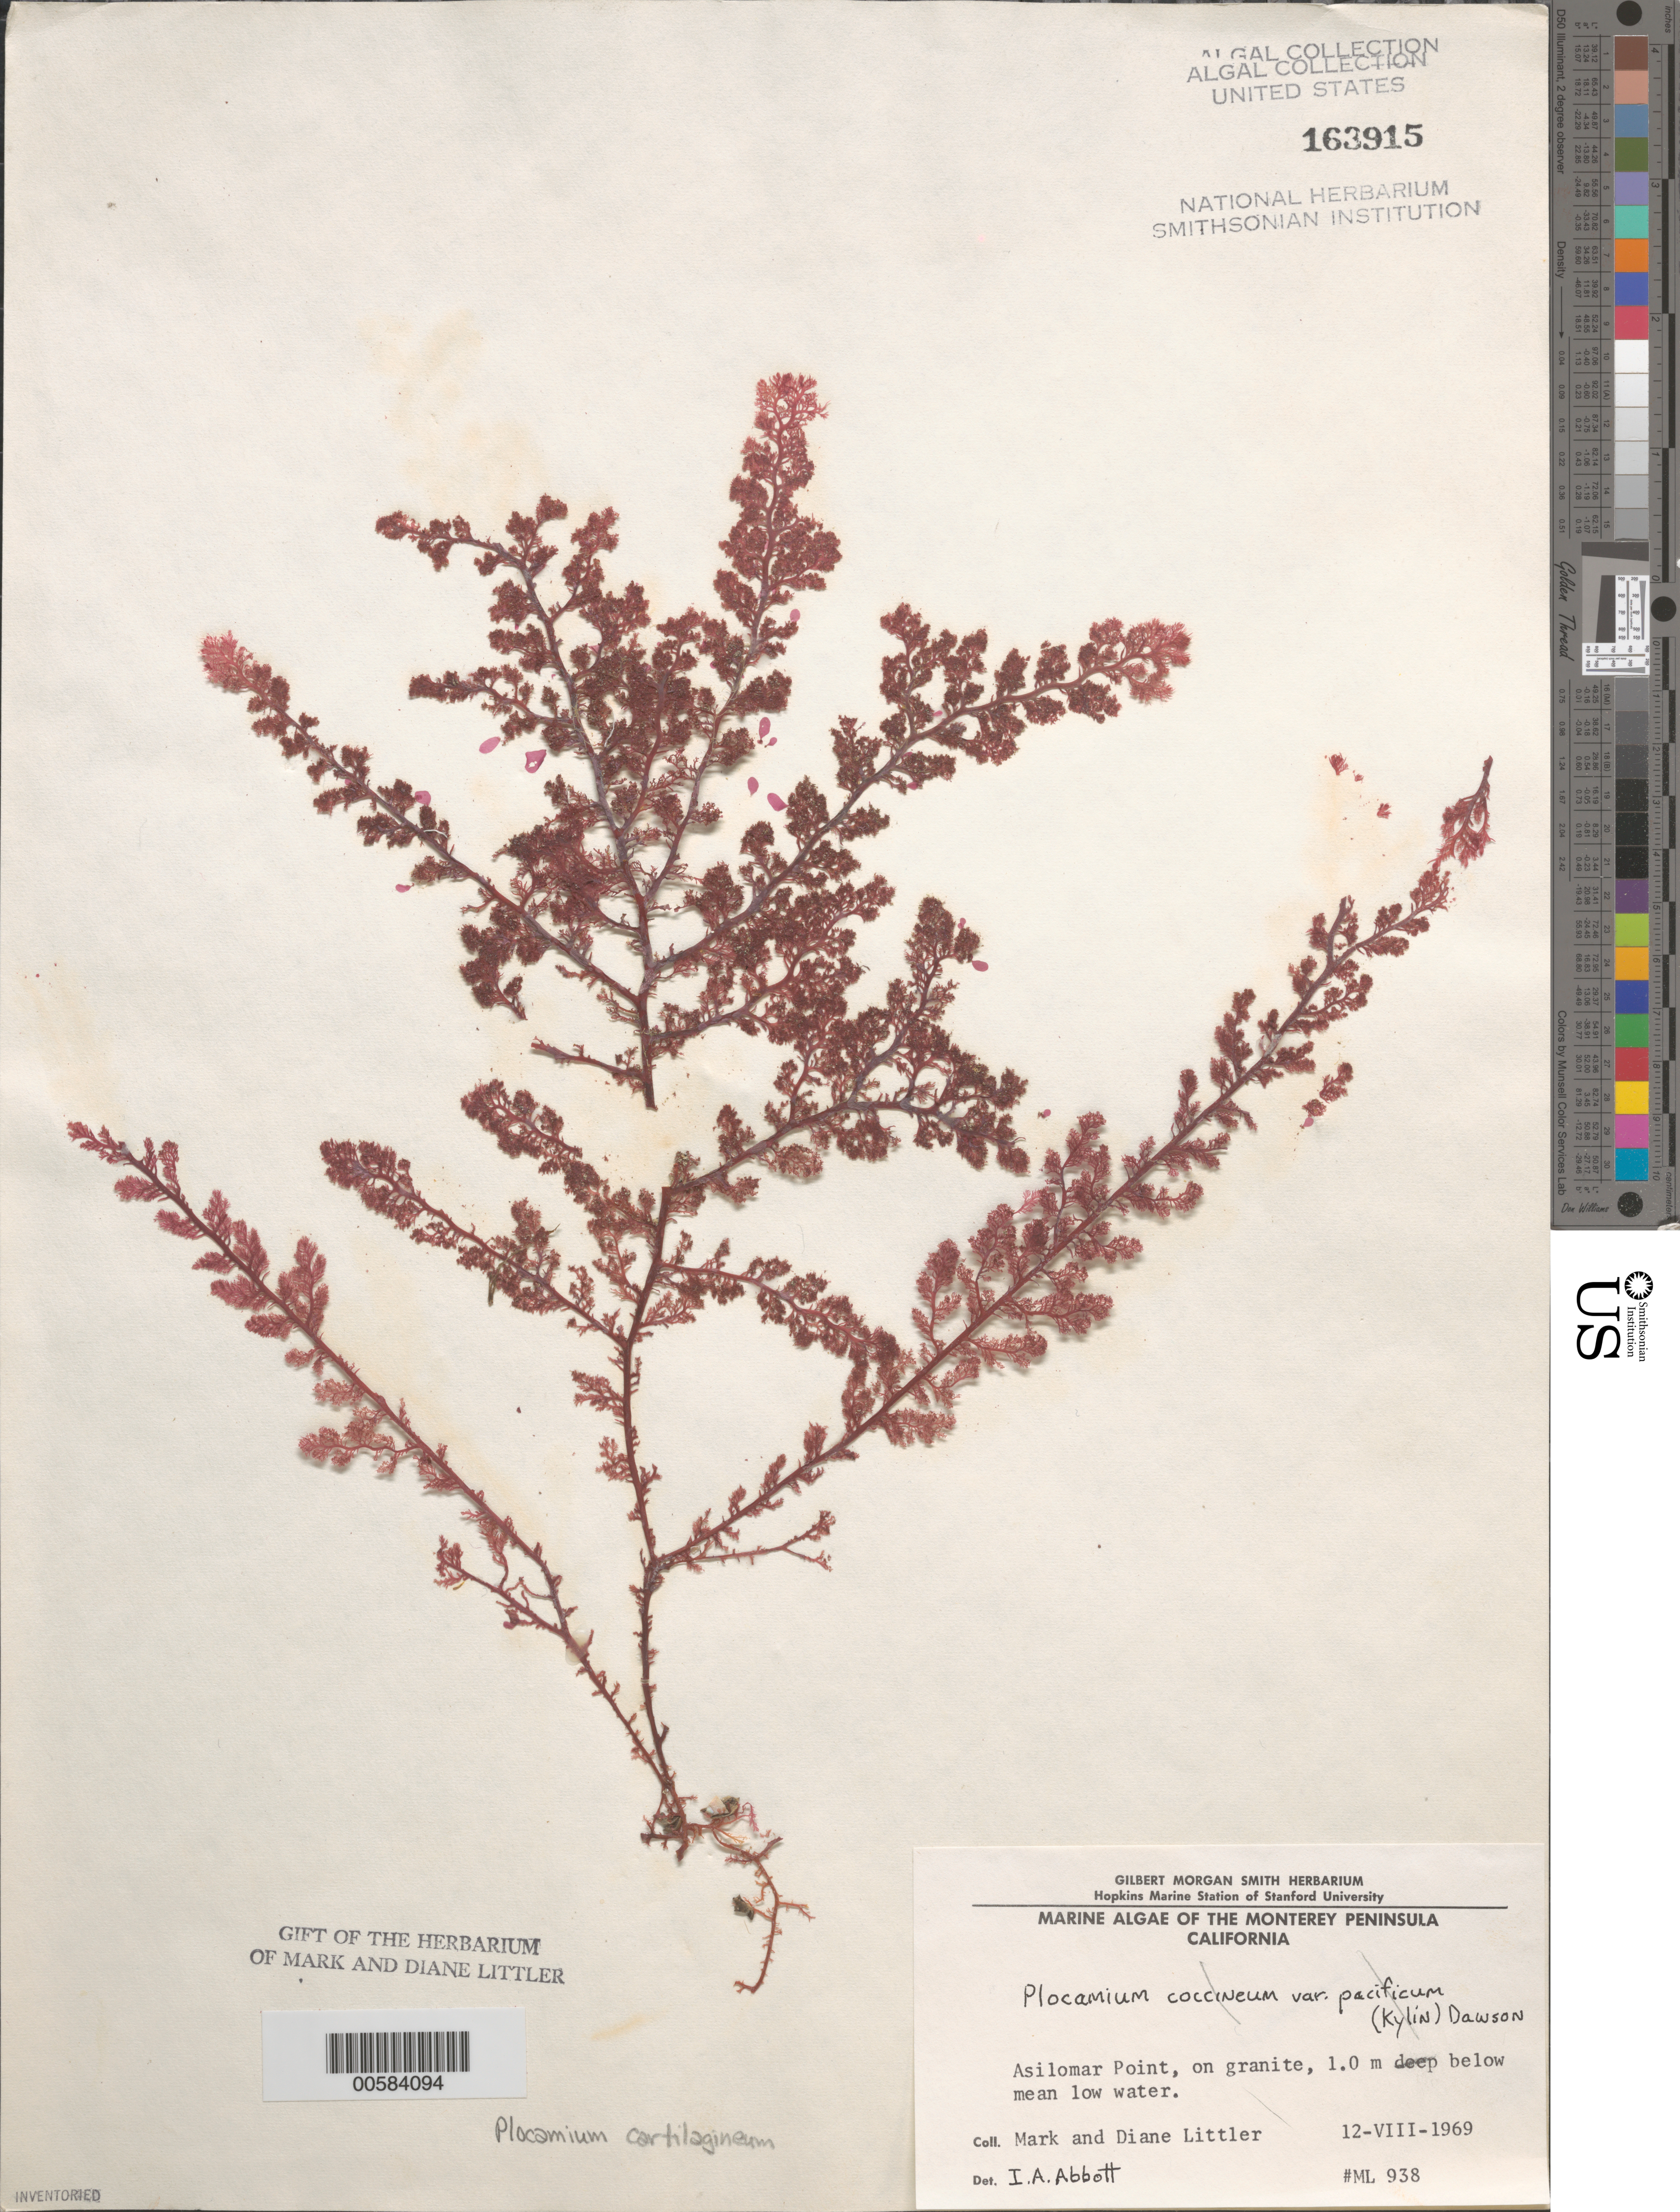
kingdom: Plantae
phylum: Rhodophyta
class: Florideophyceae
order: Plocamiales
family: Plocamiaceae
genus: Plocamium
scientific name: Plocamium cartilagineum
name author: (L.) P.S. Dixon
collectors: M. M. Littler & D. S. Littler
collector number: ML 938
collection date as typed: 12 Aug 1969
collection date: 1969-08-12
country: United States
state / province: California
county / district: Monterey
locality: Asilomar Point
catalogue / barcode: US 163915